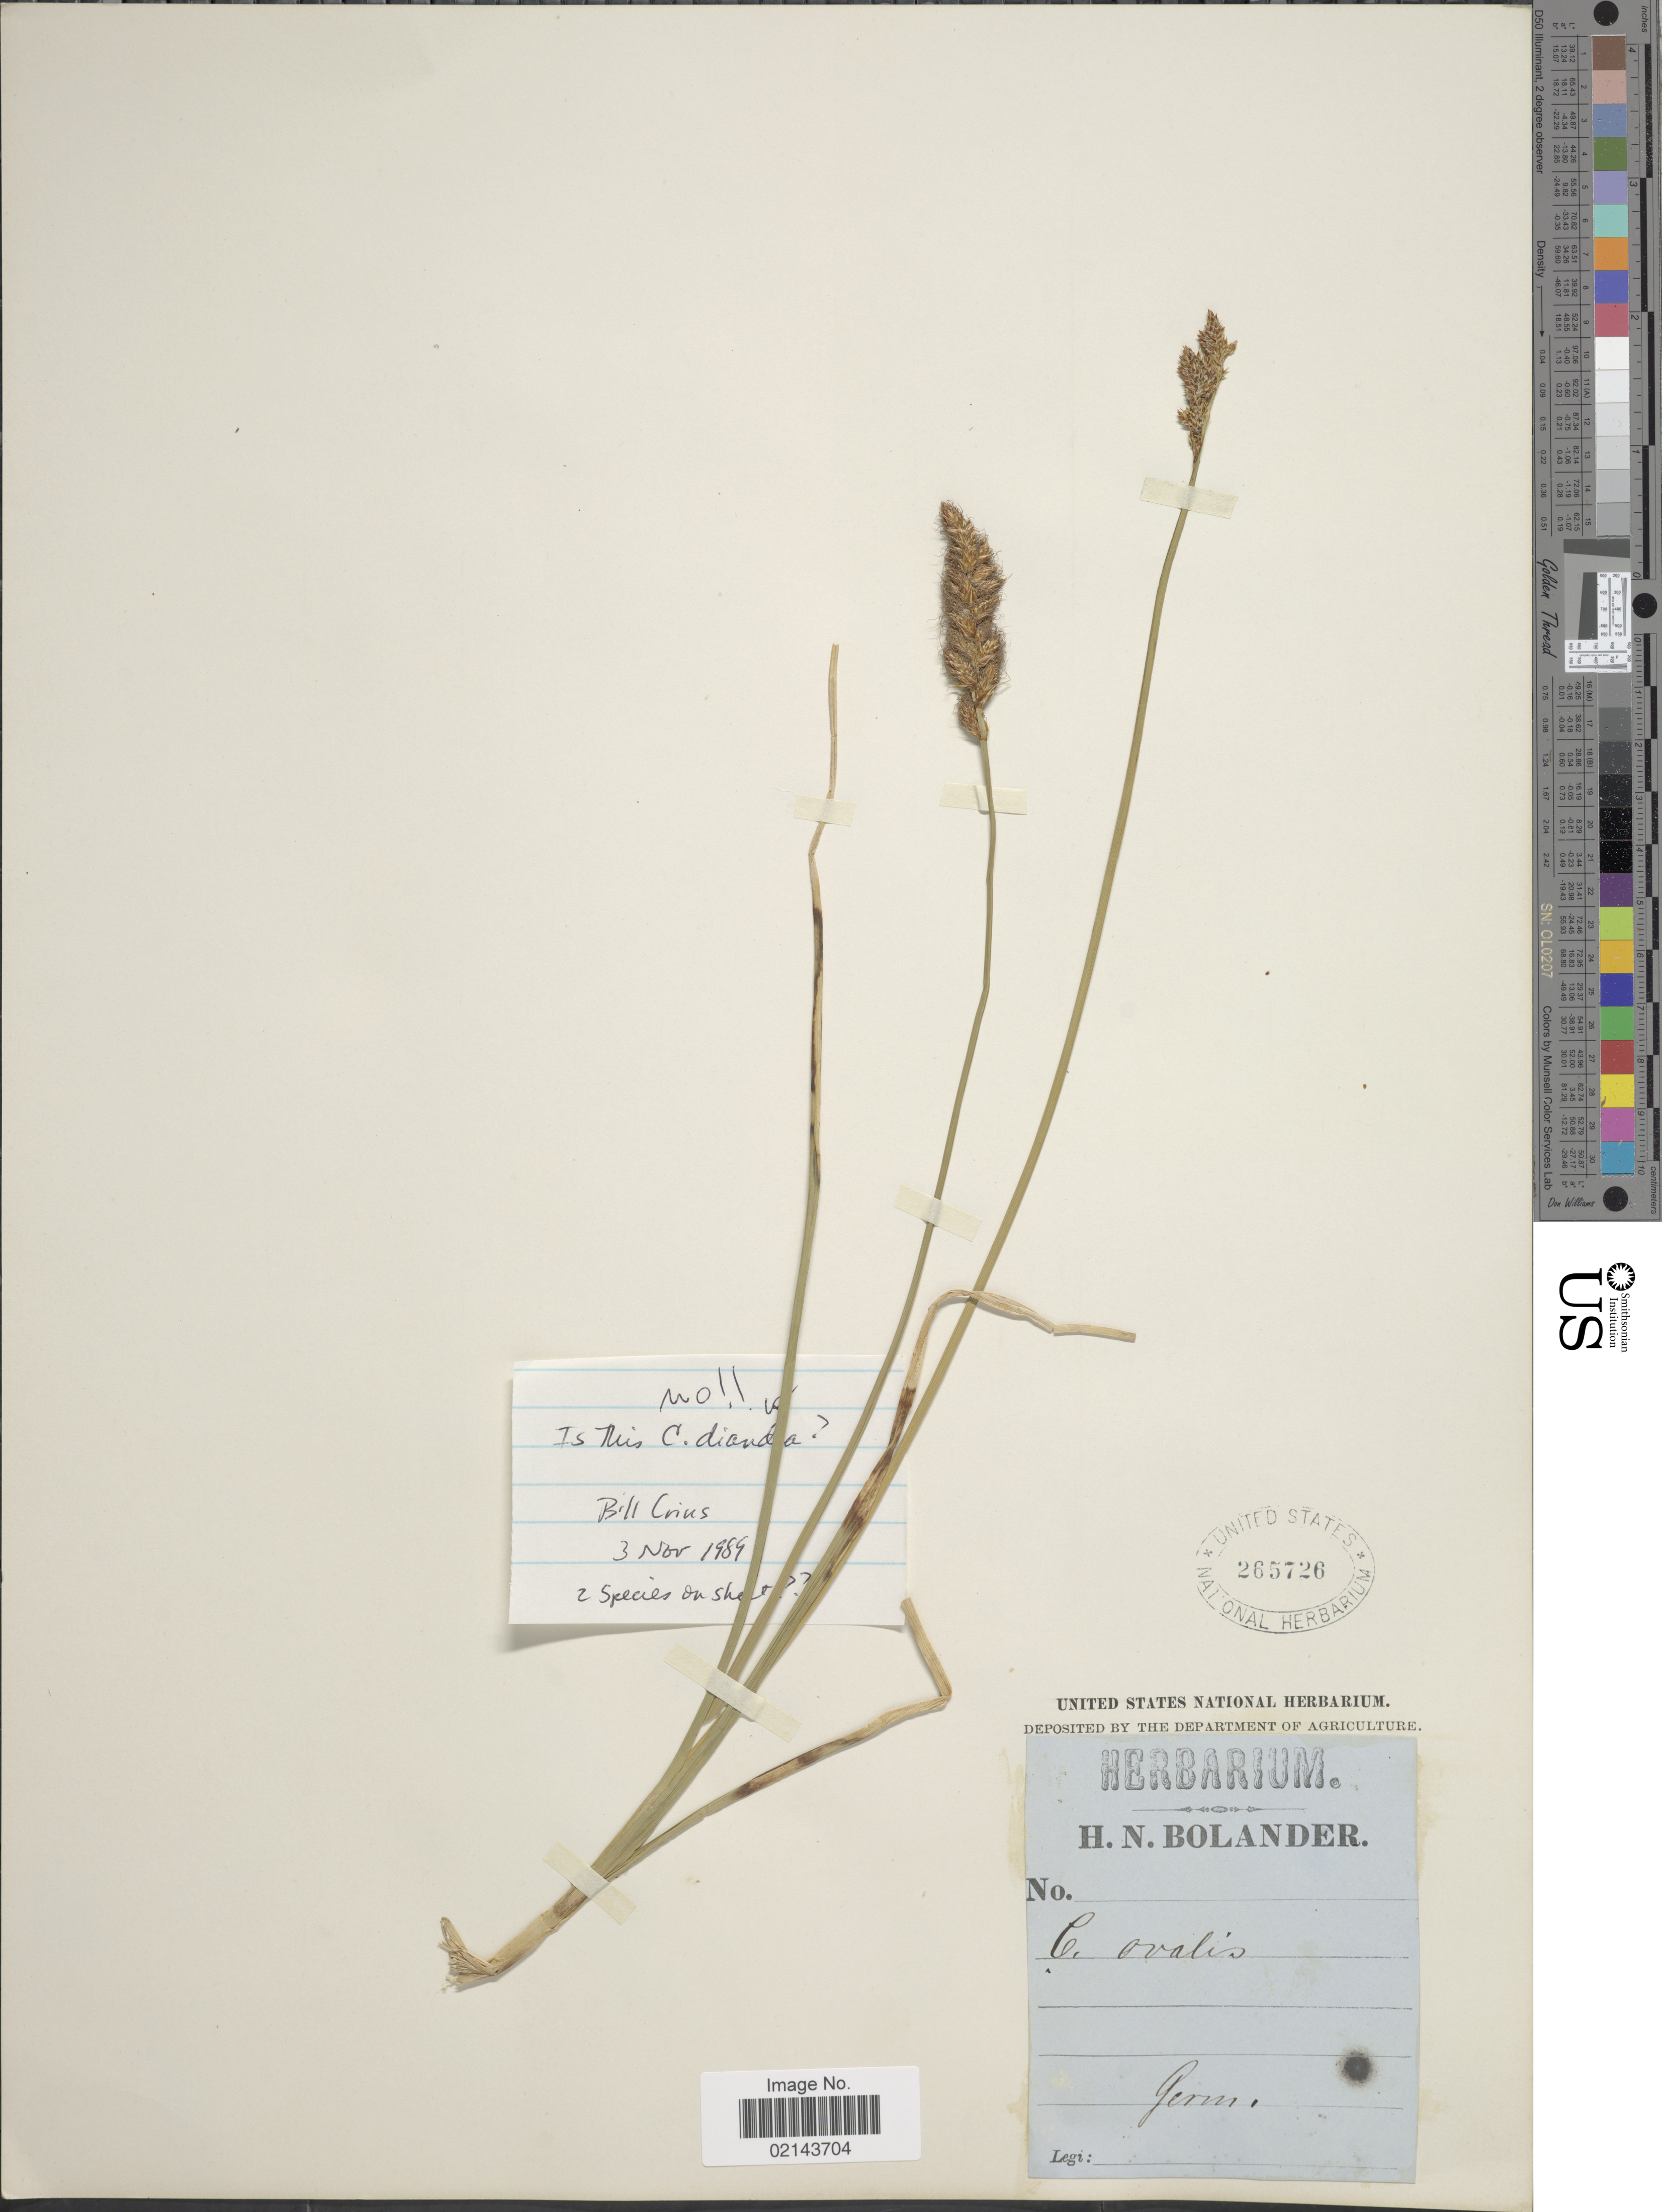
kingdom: Plantae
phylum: Tracheophyta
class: Liliopsida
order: Poales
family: Cyperaceae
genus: Carex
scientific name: Carex sp.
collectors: H. N. Bolander (herbarium)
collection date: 1989-11-03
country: Germany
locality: Bill Crius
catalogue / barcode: US 265726